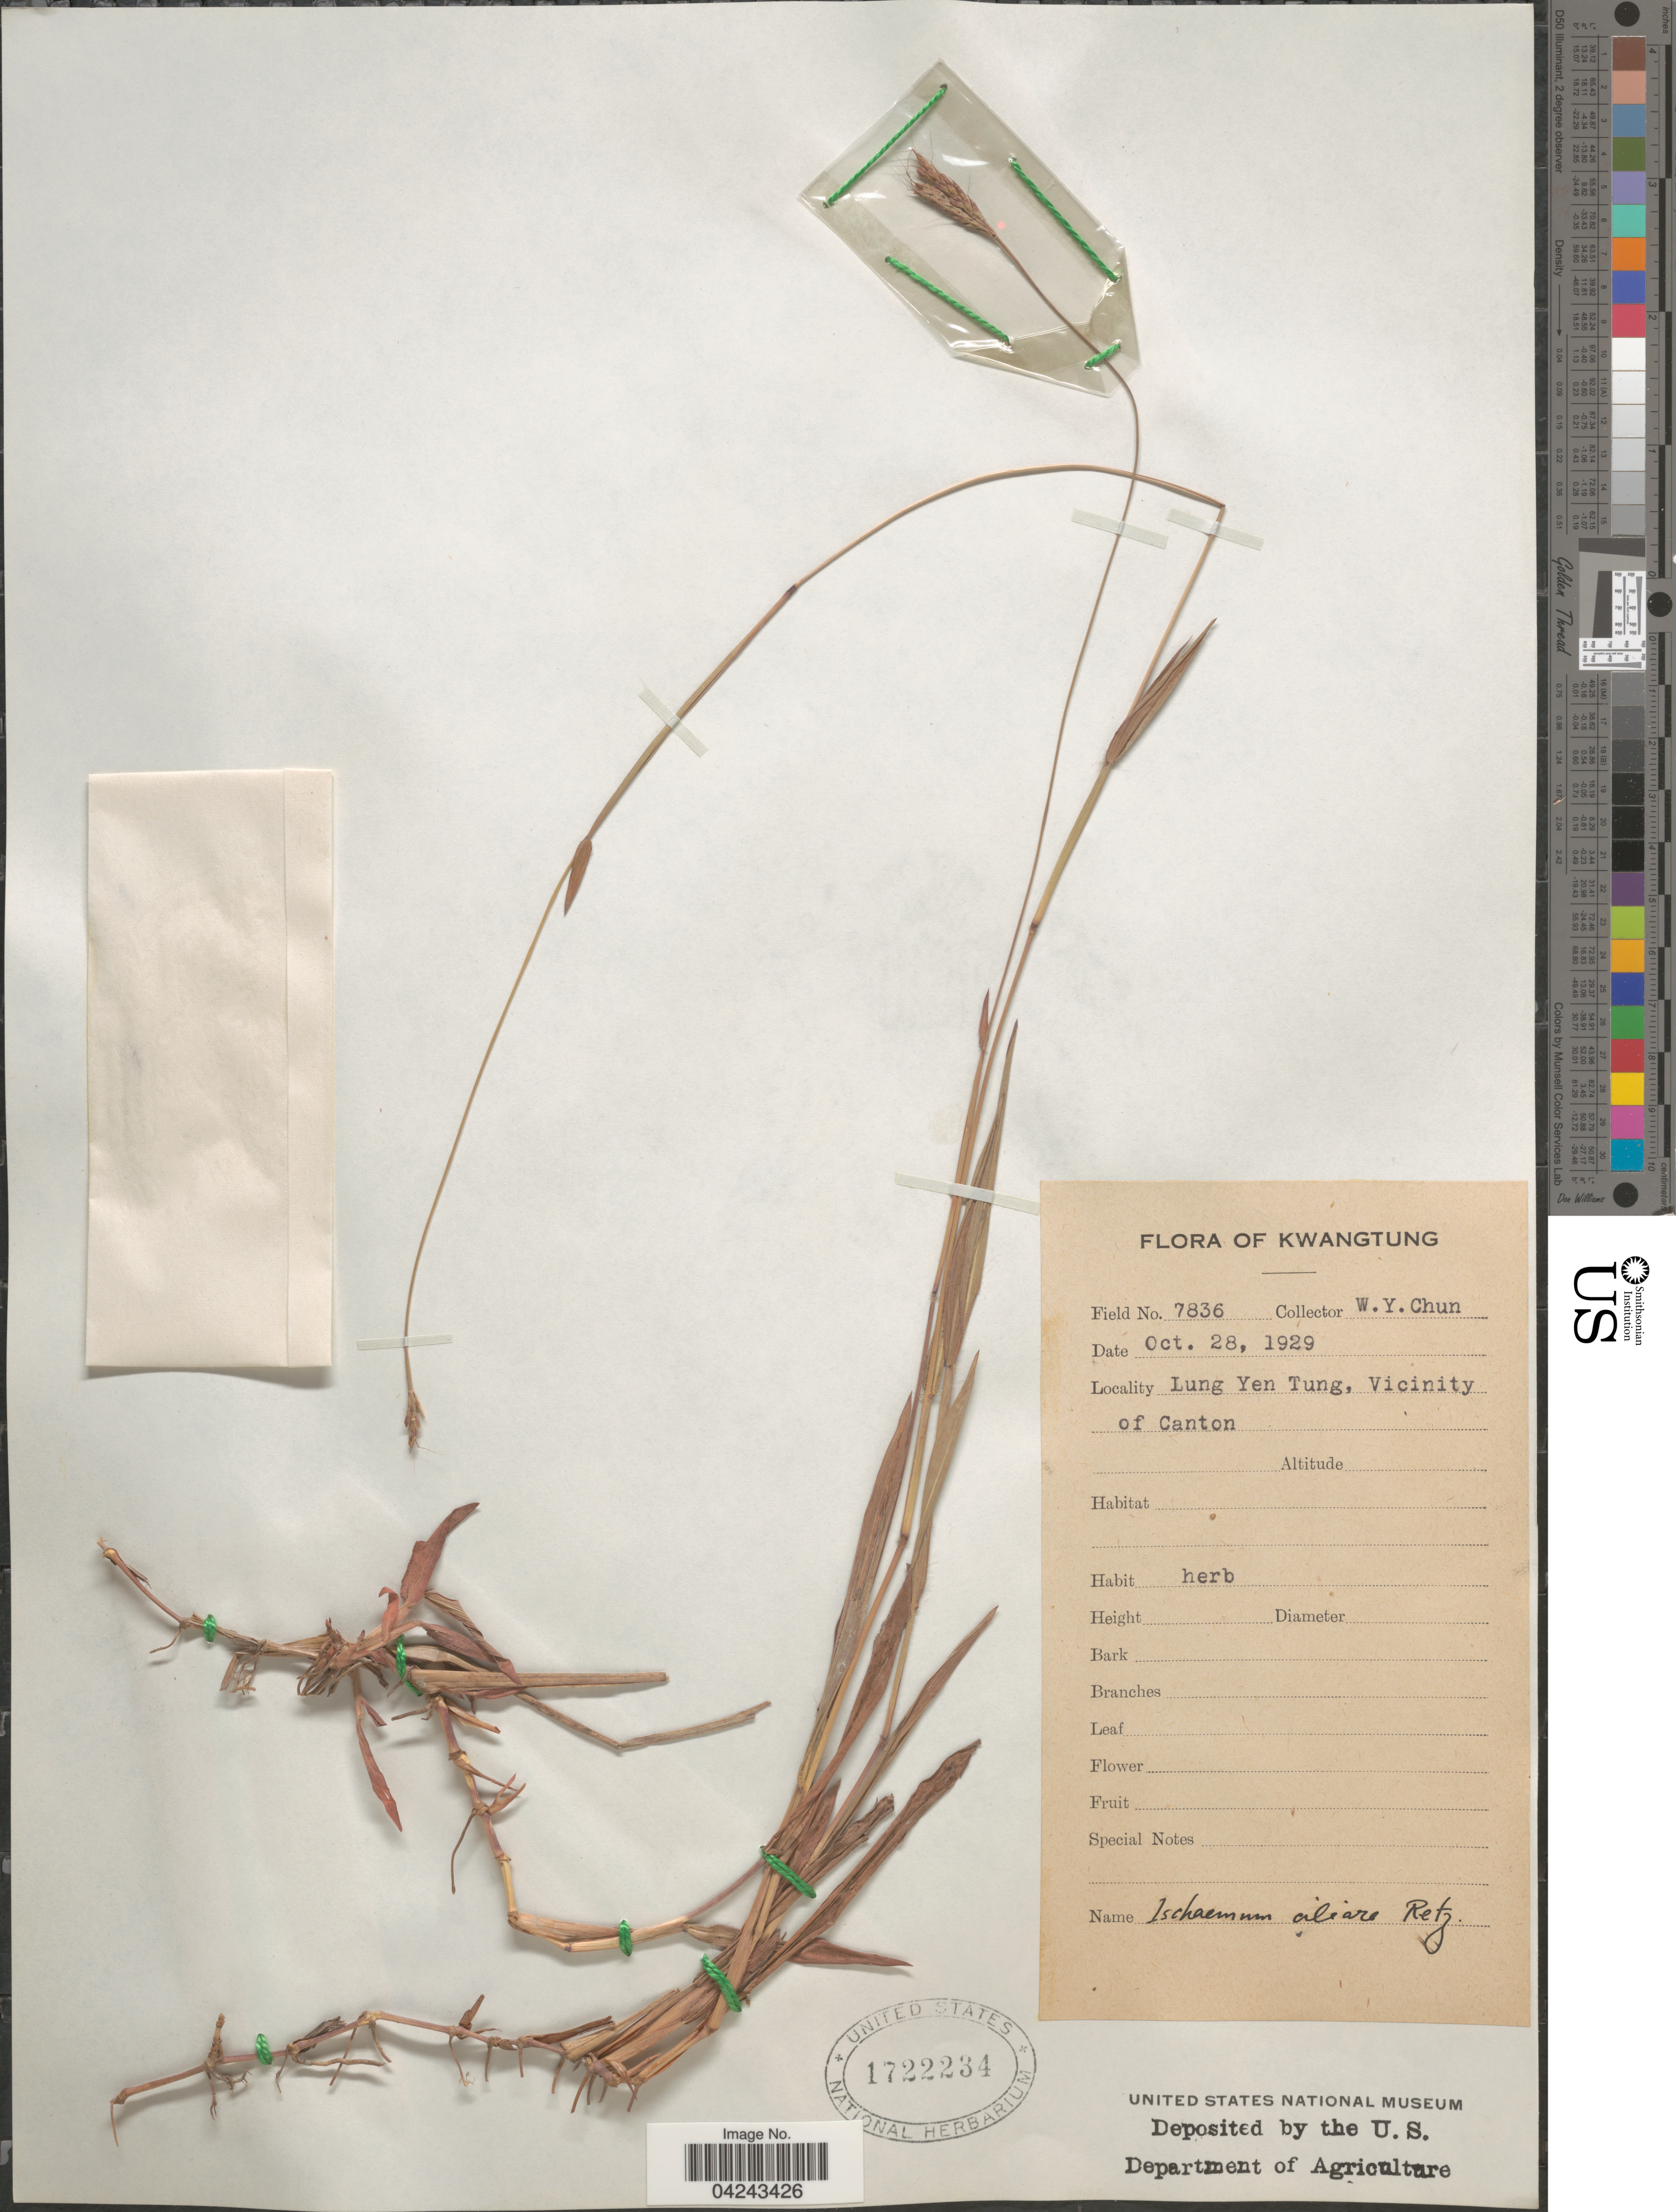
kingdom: Plantae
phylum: Tracheophyta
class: Liliopsida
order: Poales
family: Poaceae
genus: Ischaemum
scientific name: Ischaemum ciliare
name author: Retz.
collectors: W. Y. Chun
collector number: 7836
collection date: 1929-10-28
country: China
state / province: Guangdong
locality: Kwangtung. Lung Yen Tung, Vicinity of Canton.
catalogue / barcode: US 1722234